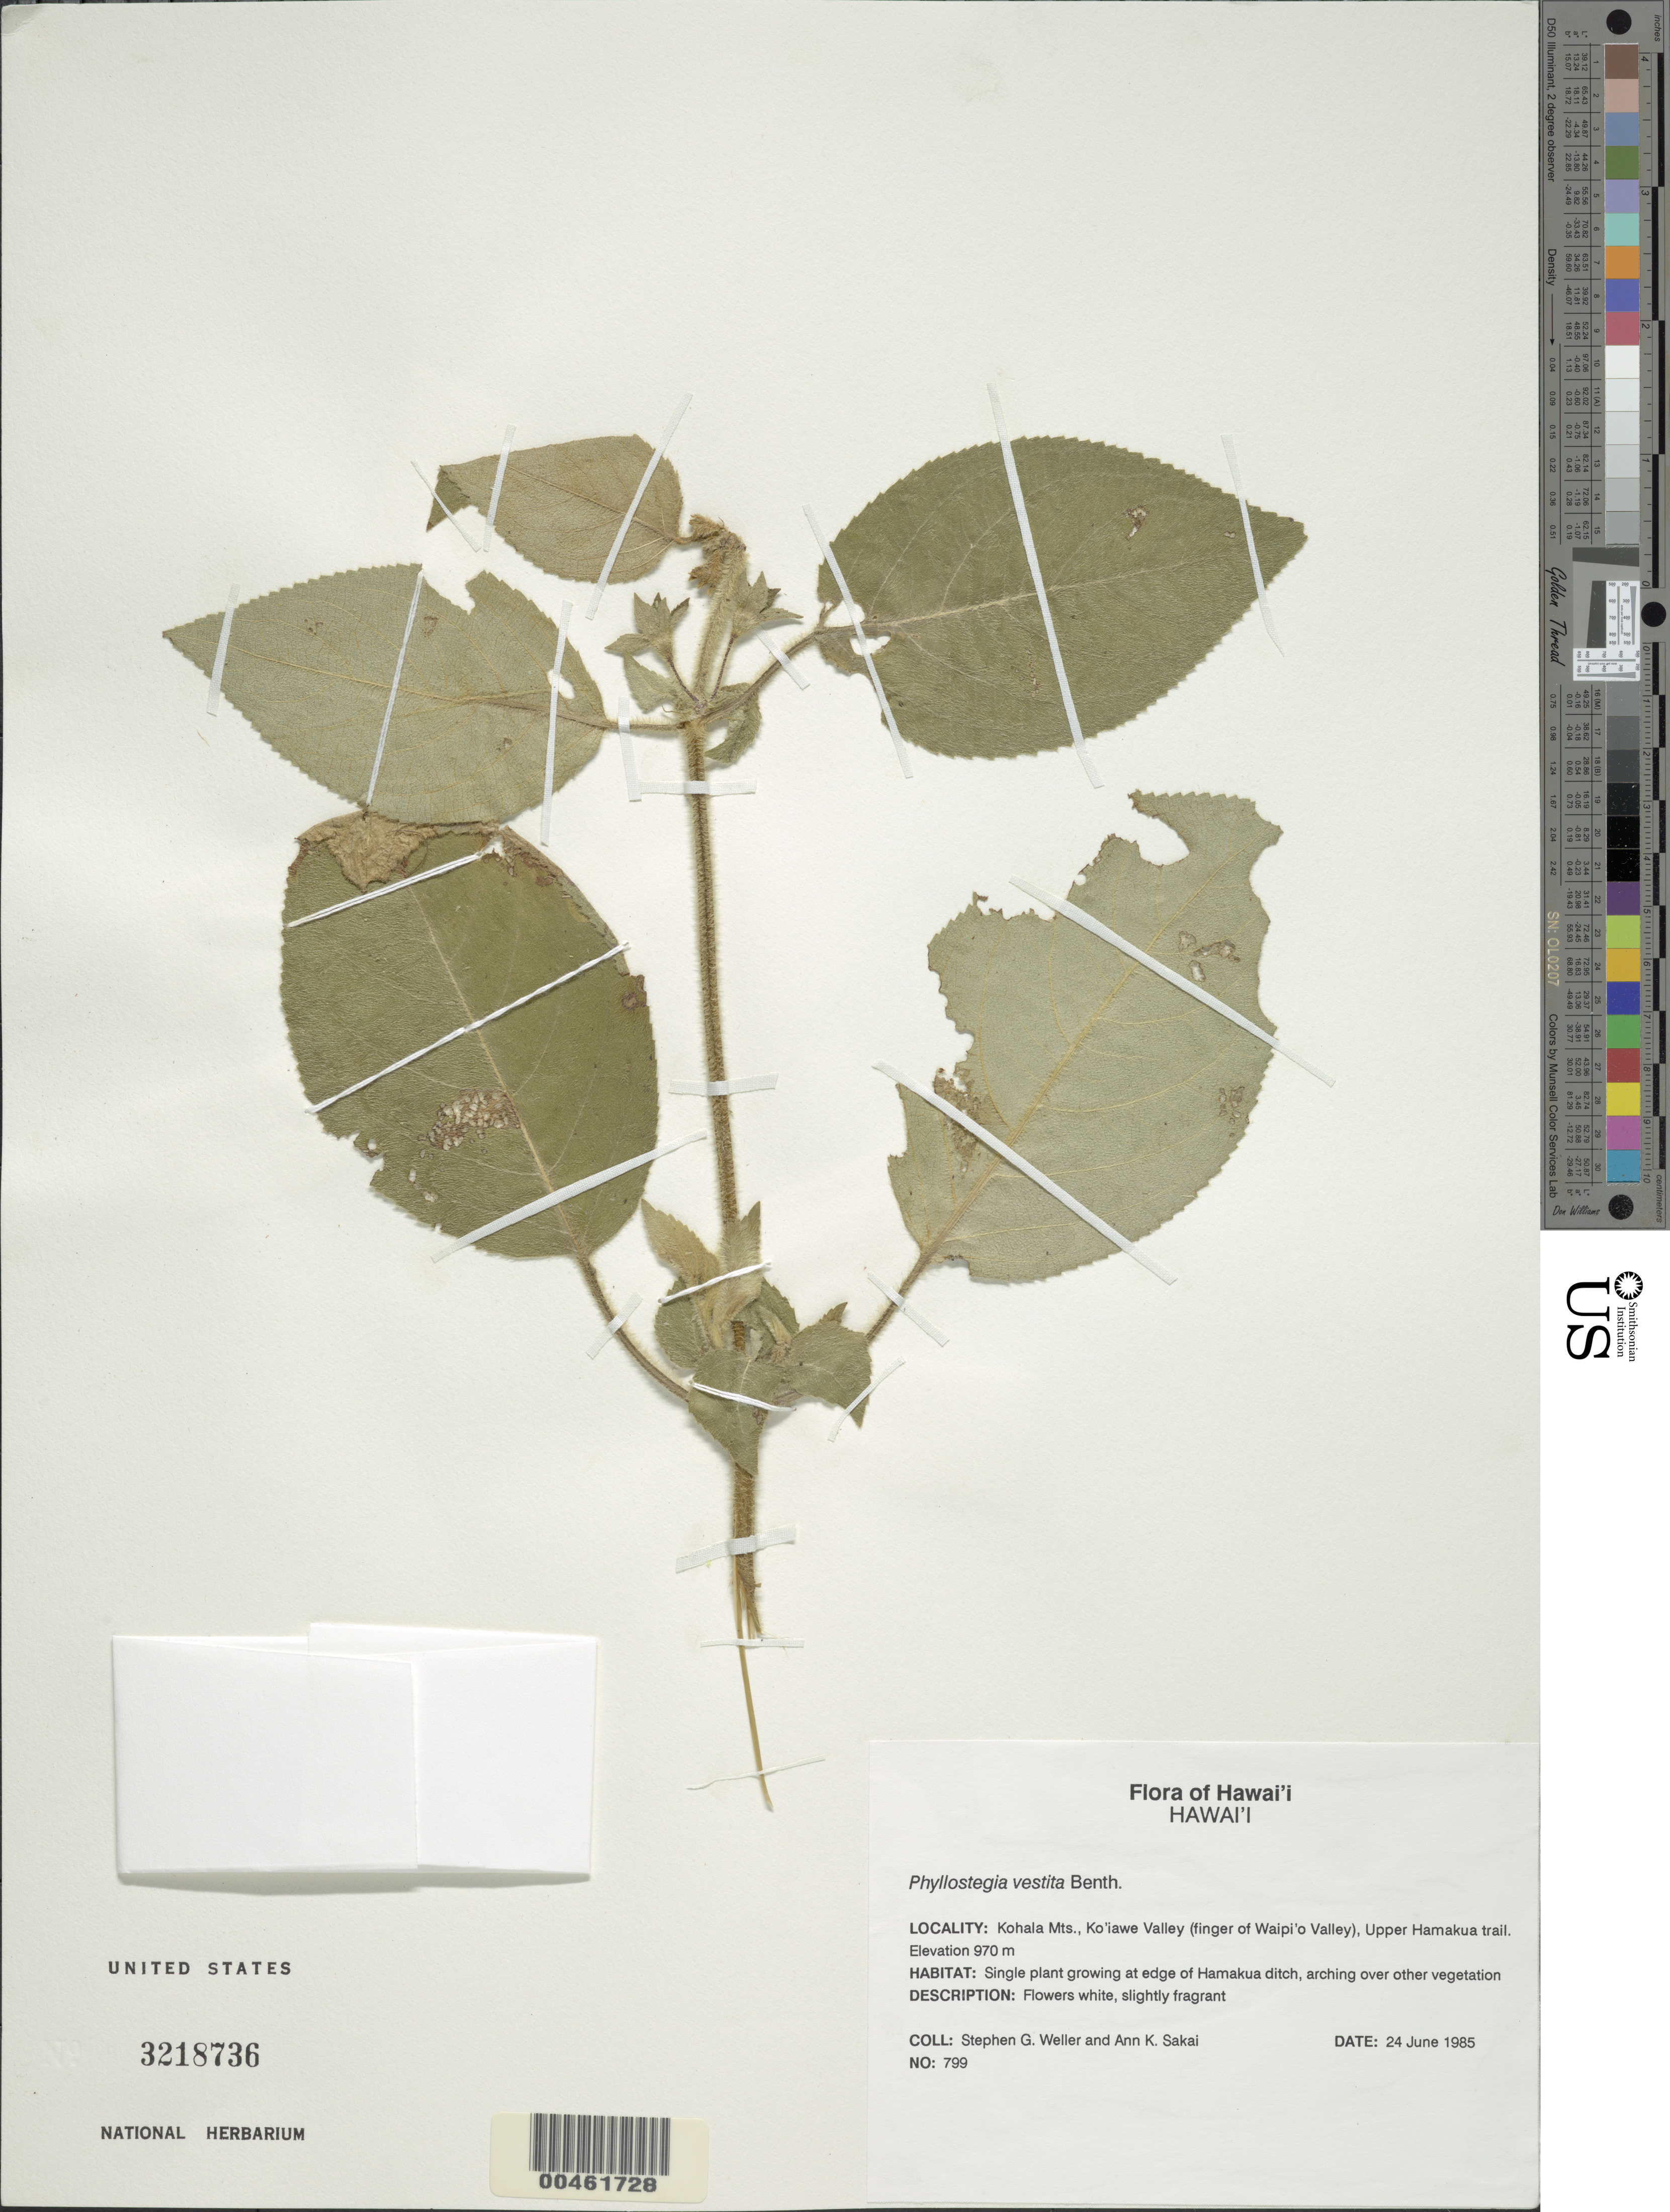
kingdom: Plantae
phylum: Tracheophyta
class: Magnoliopsida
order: Lamiales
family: Lamiaceae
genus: Phyllostegia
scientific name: Phyllostegia vestita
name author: Benth.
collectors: S. G. Weller & A. Sakai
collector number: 799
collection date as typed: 24 Jun 1985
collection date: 1985-06-24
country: United States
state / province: Hawaii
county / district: Hawaii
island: Hawaii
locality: Kohala Mountains, Ko'iawe Valley (finger of Waipi'o Valley), Upper Hamakua Trail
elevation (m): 970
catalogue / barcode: US 3218736